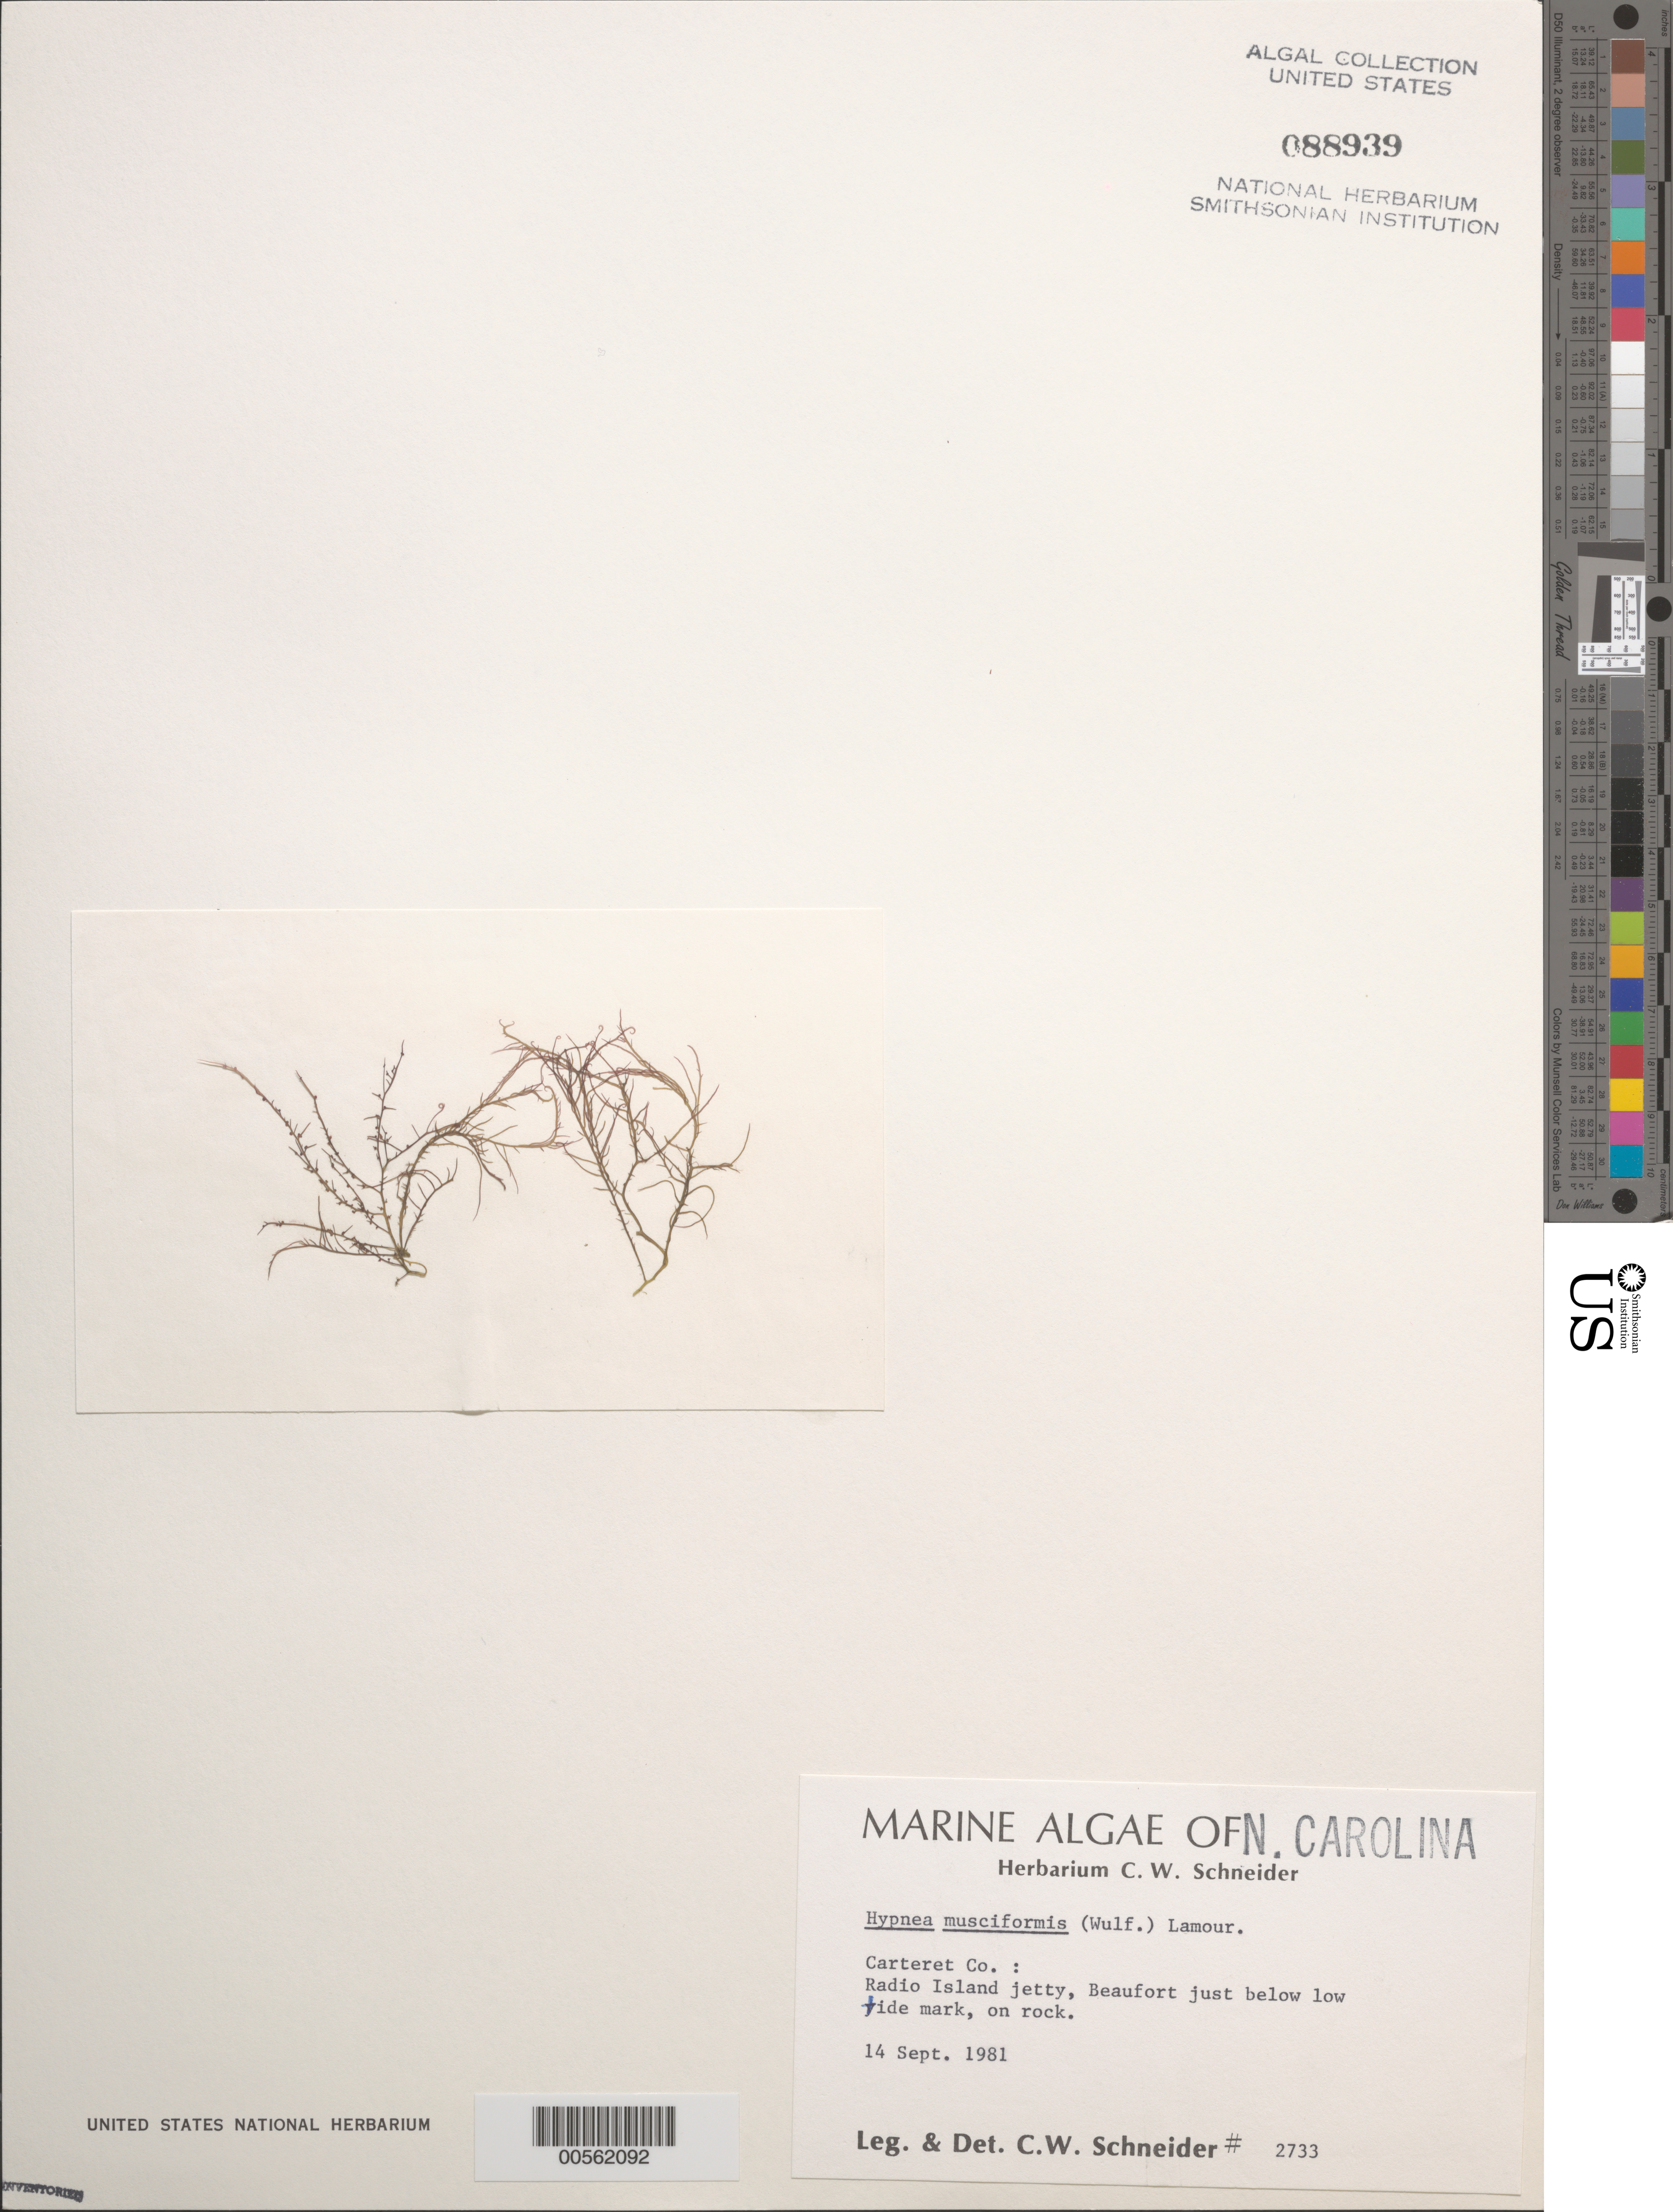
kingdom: Plantae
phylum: Rhodophyta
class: Florideophyceae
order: Gigartinales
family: Cystocloniaceae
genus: Hypnea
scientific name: Hypnea musciformis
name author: (Wulfen) J.V.Lamouroux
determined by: Schneider, C. W.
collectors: C. W. Schneider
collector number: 2733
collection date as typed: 14 Sep 1981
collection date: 1981-09-14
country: United States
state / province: North Carolina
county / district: Carteret County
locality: Beaufort, Radio Island jetty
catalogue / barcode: US 88939